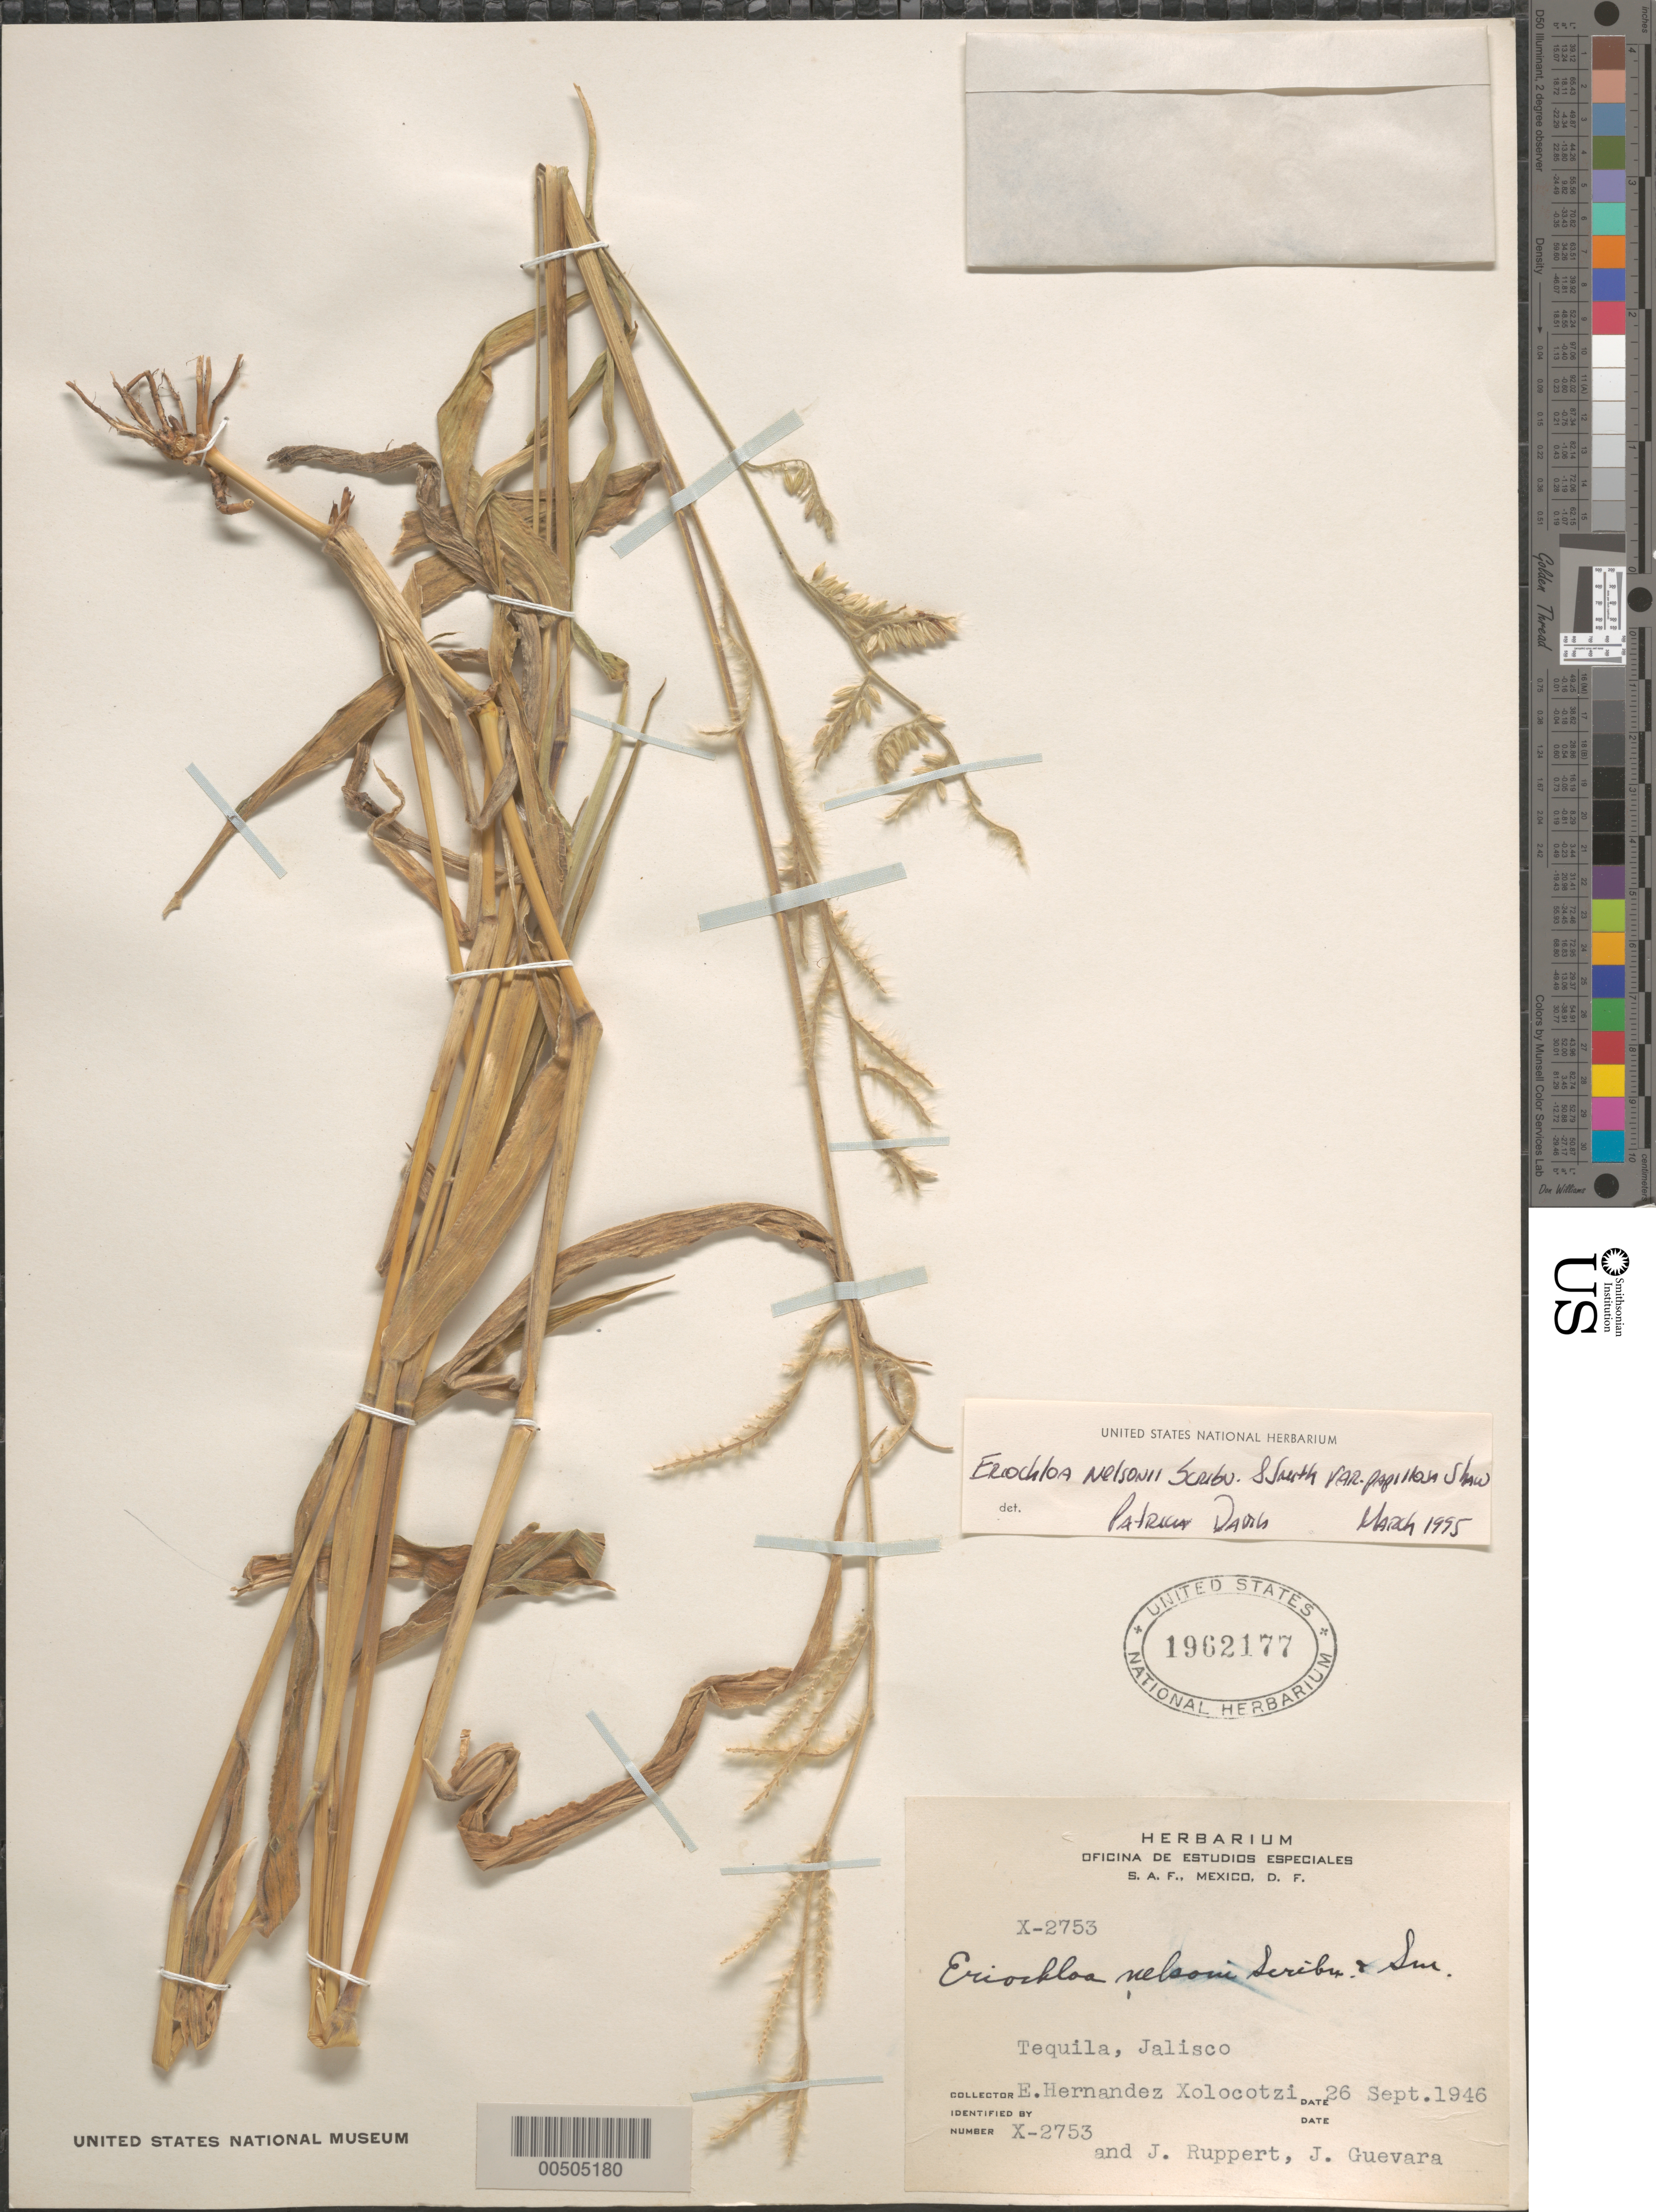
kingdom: Plantae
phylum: Tracheophyta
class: Liliopsida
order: Poales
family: Poaceae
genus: Eriochloa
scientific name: Eriochloa nelsonii var. papillosa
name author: R.B. Shaw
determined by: Dávila, P. D.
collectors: E. I. Hernández-X., J. Ruppert & J. Guevara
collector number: X-2753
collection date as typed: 26 Sep 1946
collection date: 1946-09-26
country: Mexico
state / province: Jalisco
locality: Tequila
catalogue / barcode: US 1962177